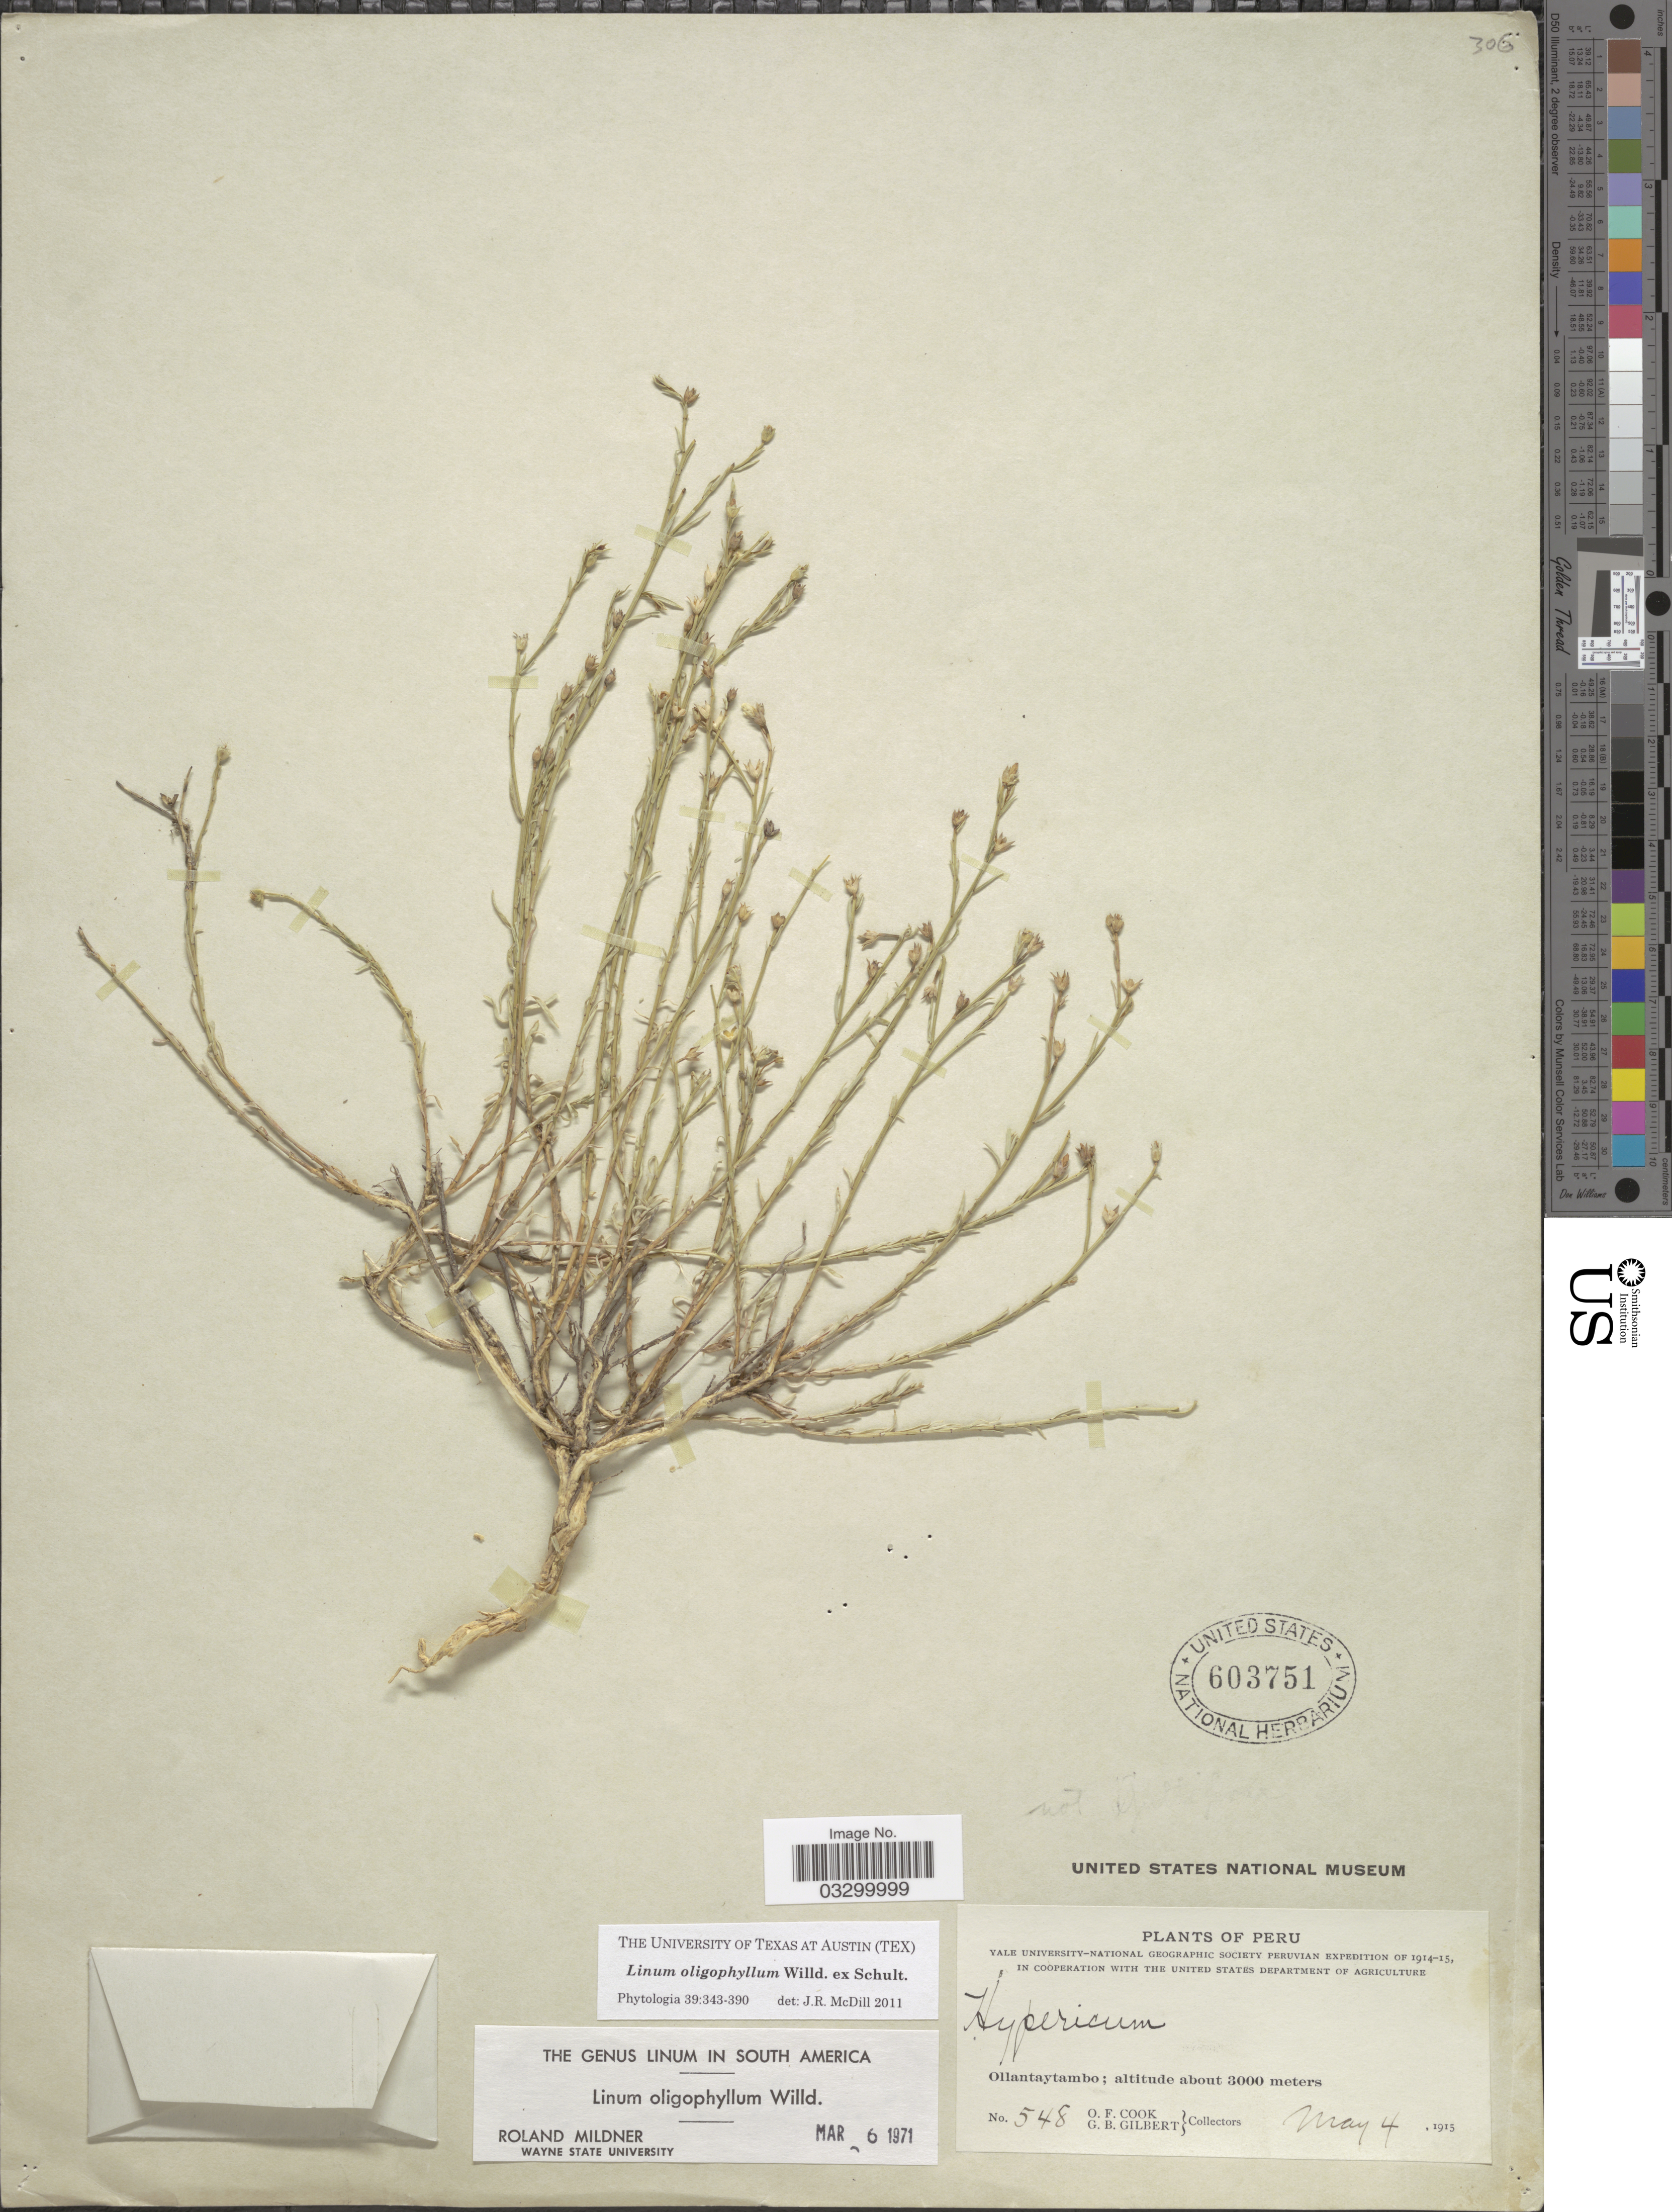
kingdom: Plantae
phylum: Tracheophyta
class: Magnoliopsida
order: Malpighiales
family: Linaceae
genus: Linum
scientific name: Linum oligophyllum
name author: Willd. ex Schult.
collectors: O. F. Cook & G. B. Gilbert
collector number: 548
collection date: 1915-05-04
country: Peru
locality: Ollantaytambo.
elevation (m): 3000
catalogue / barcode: US 603751